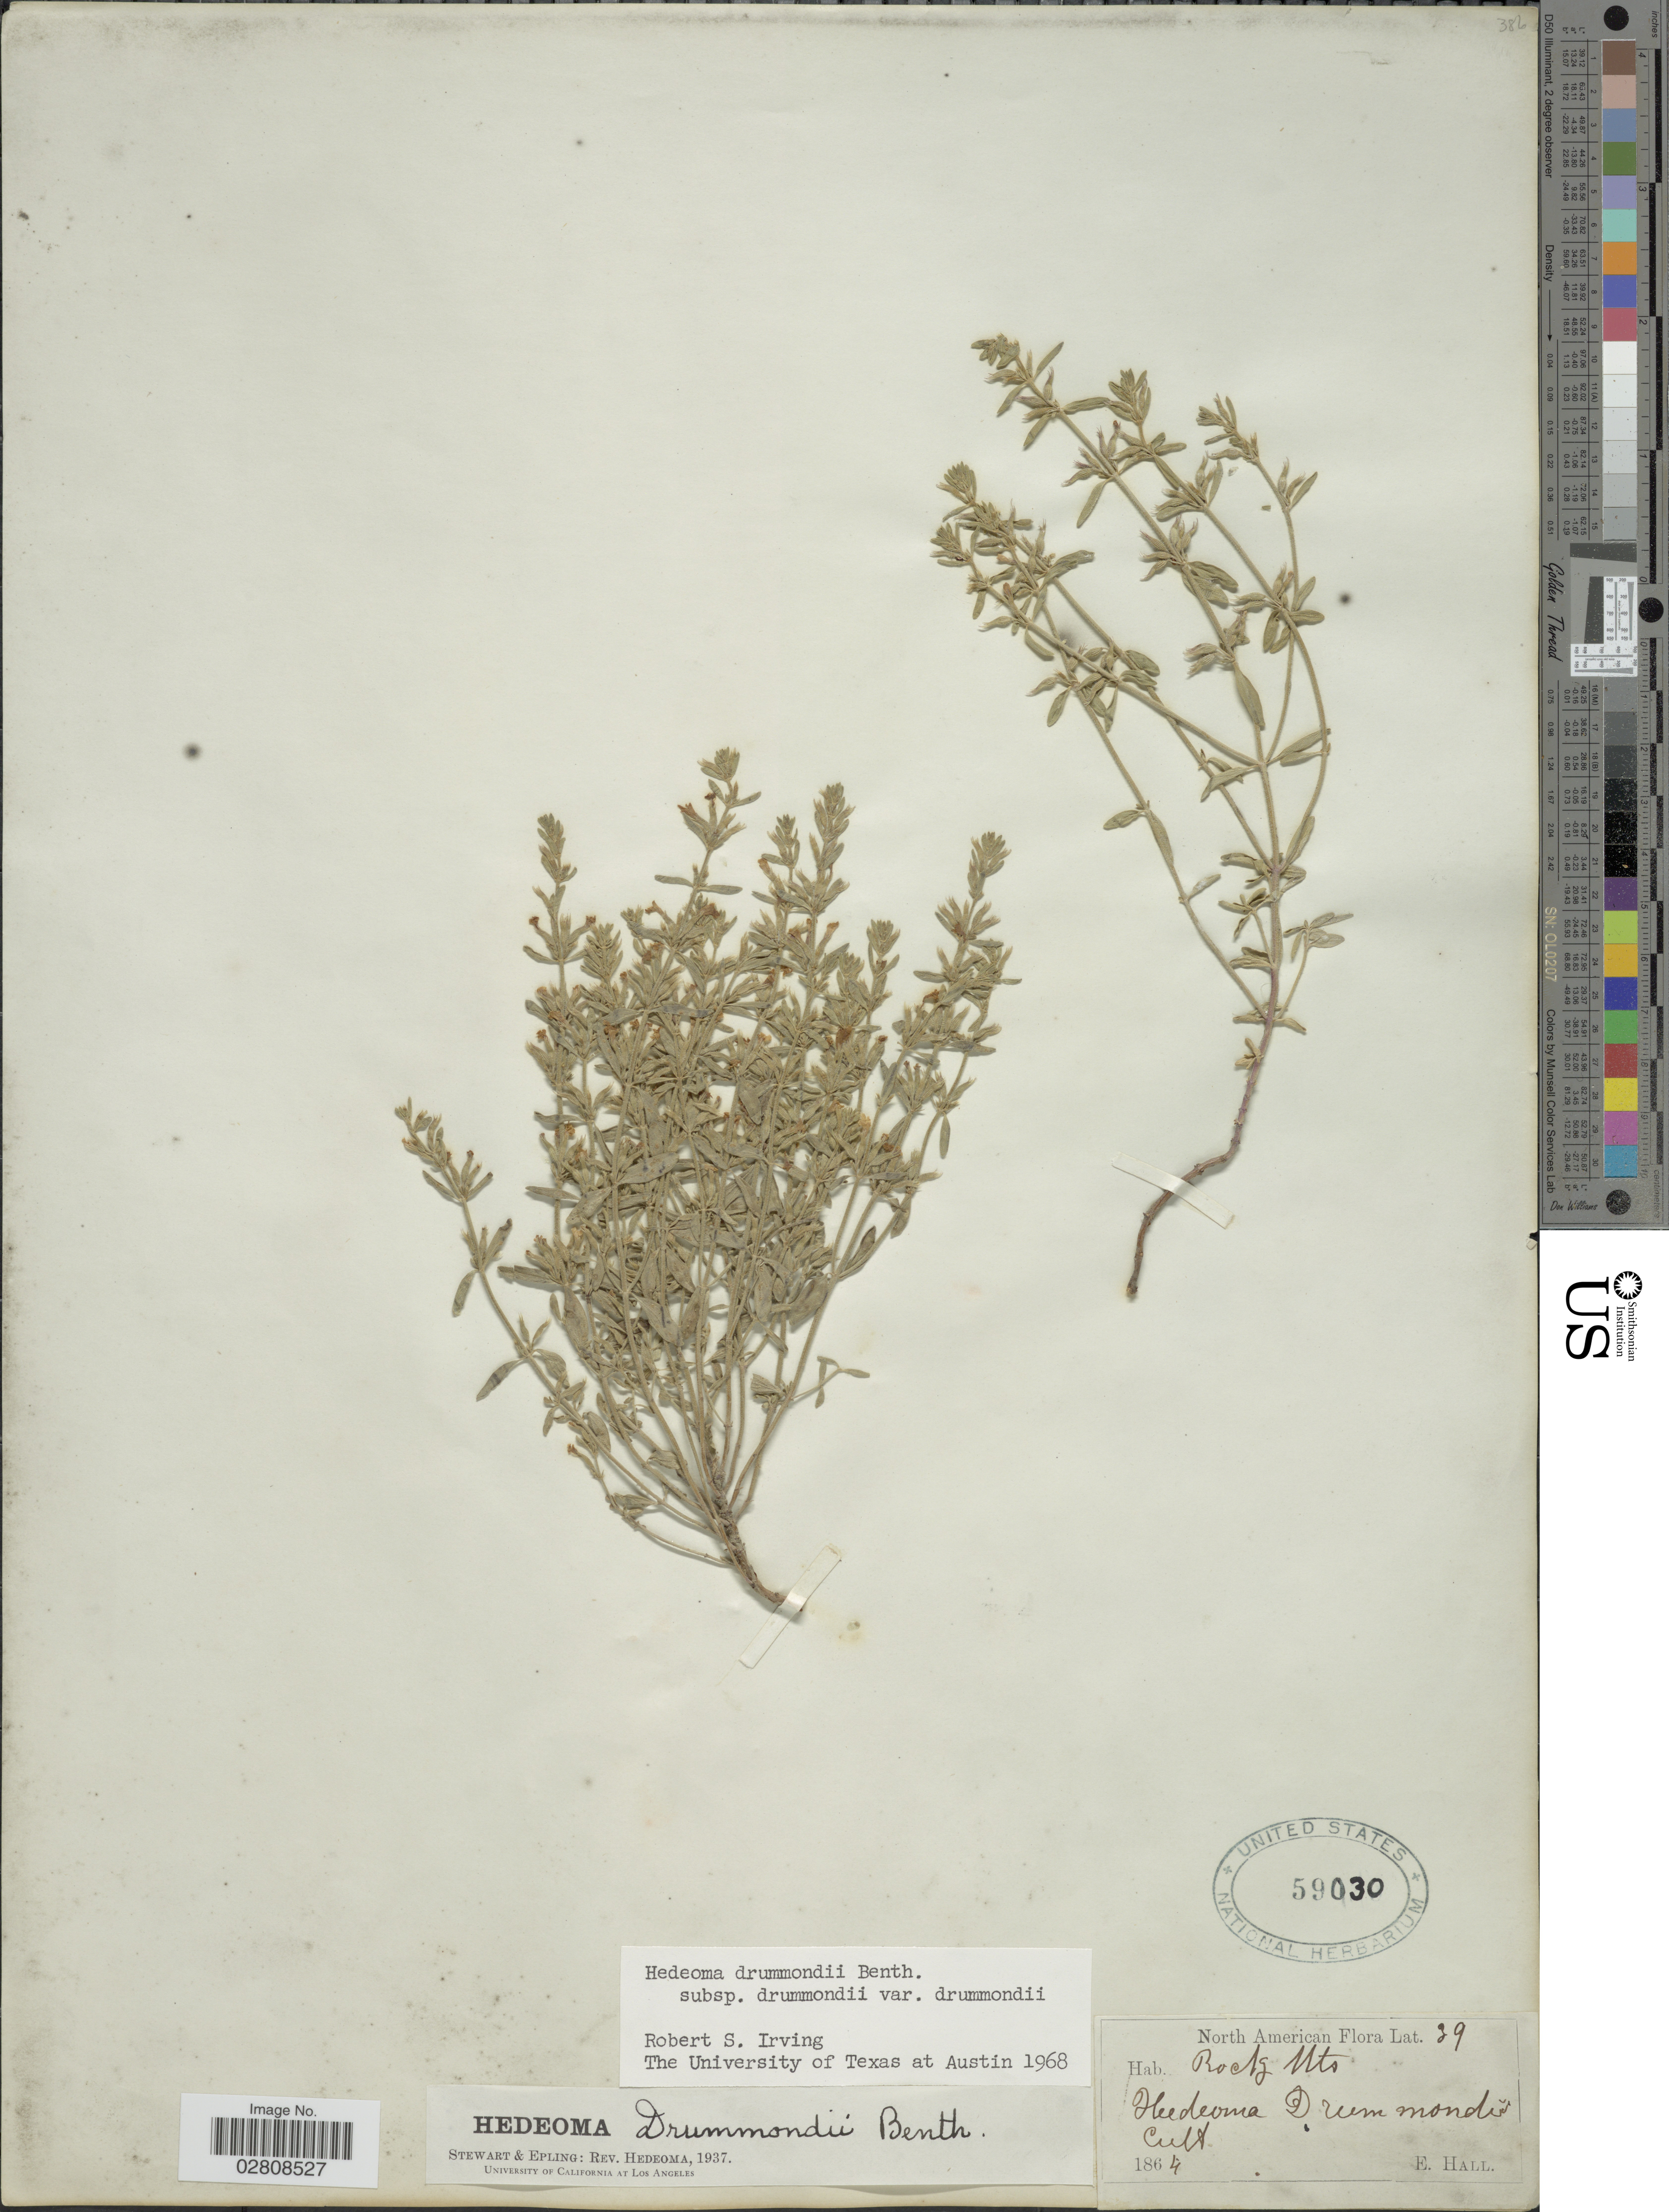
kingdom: Plantae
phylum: Tracheophyta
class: Magnoliopsida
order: Lamiales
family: Lamiaceae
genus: Hedeoma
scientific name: Hedeoma drummondii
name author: Benth.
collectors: E. Hall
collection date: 1864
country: United States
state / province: Colorado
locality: North America. Rocky Mts.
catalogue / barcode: US 59030